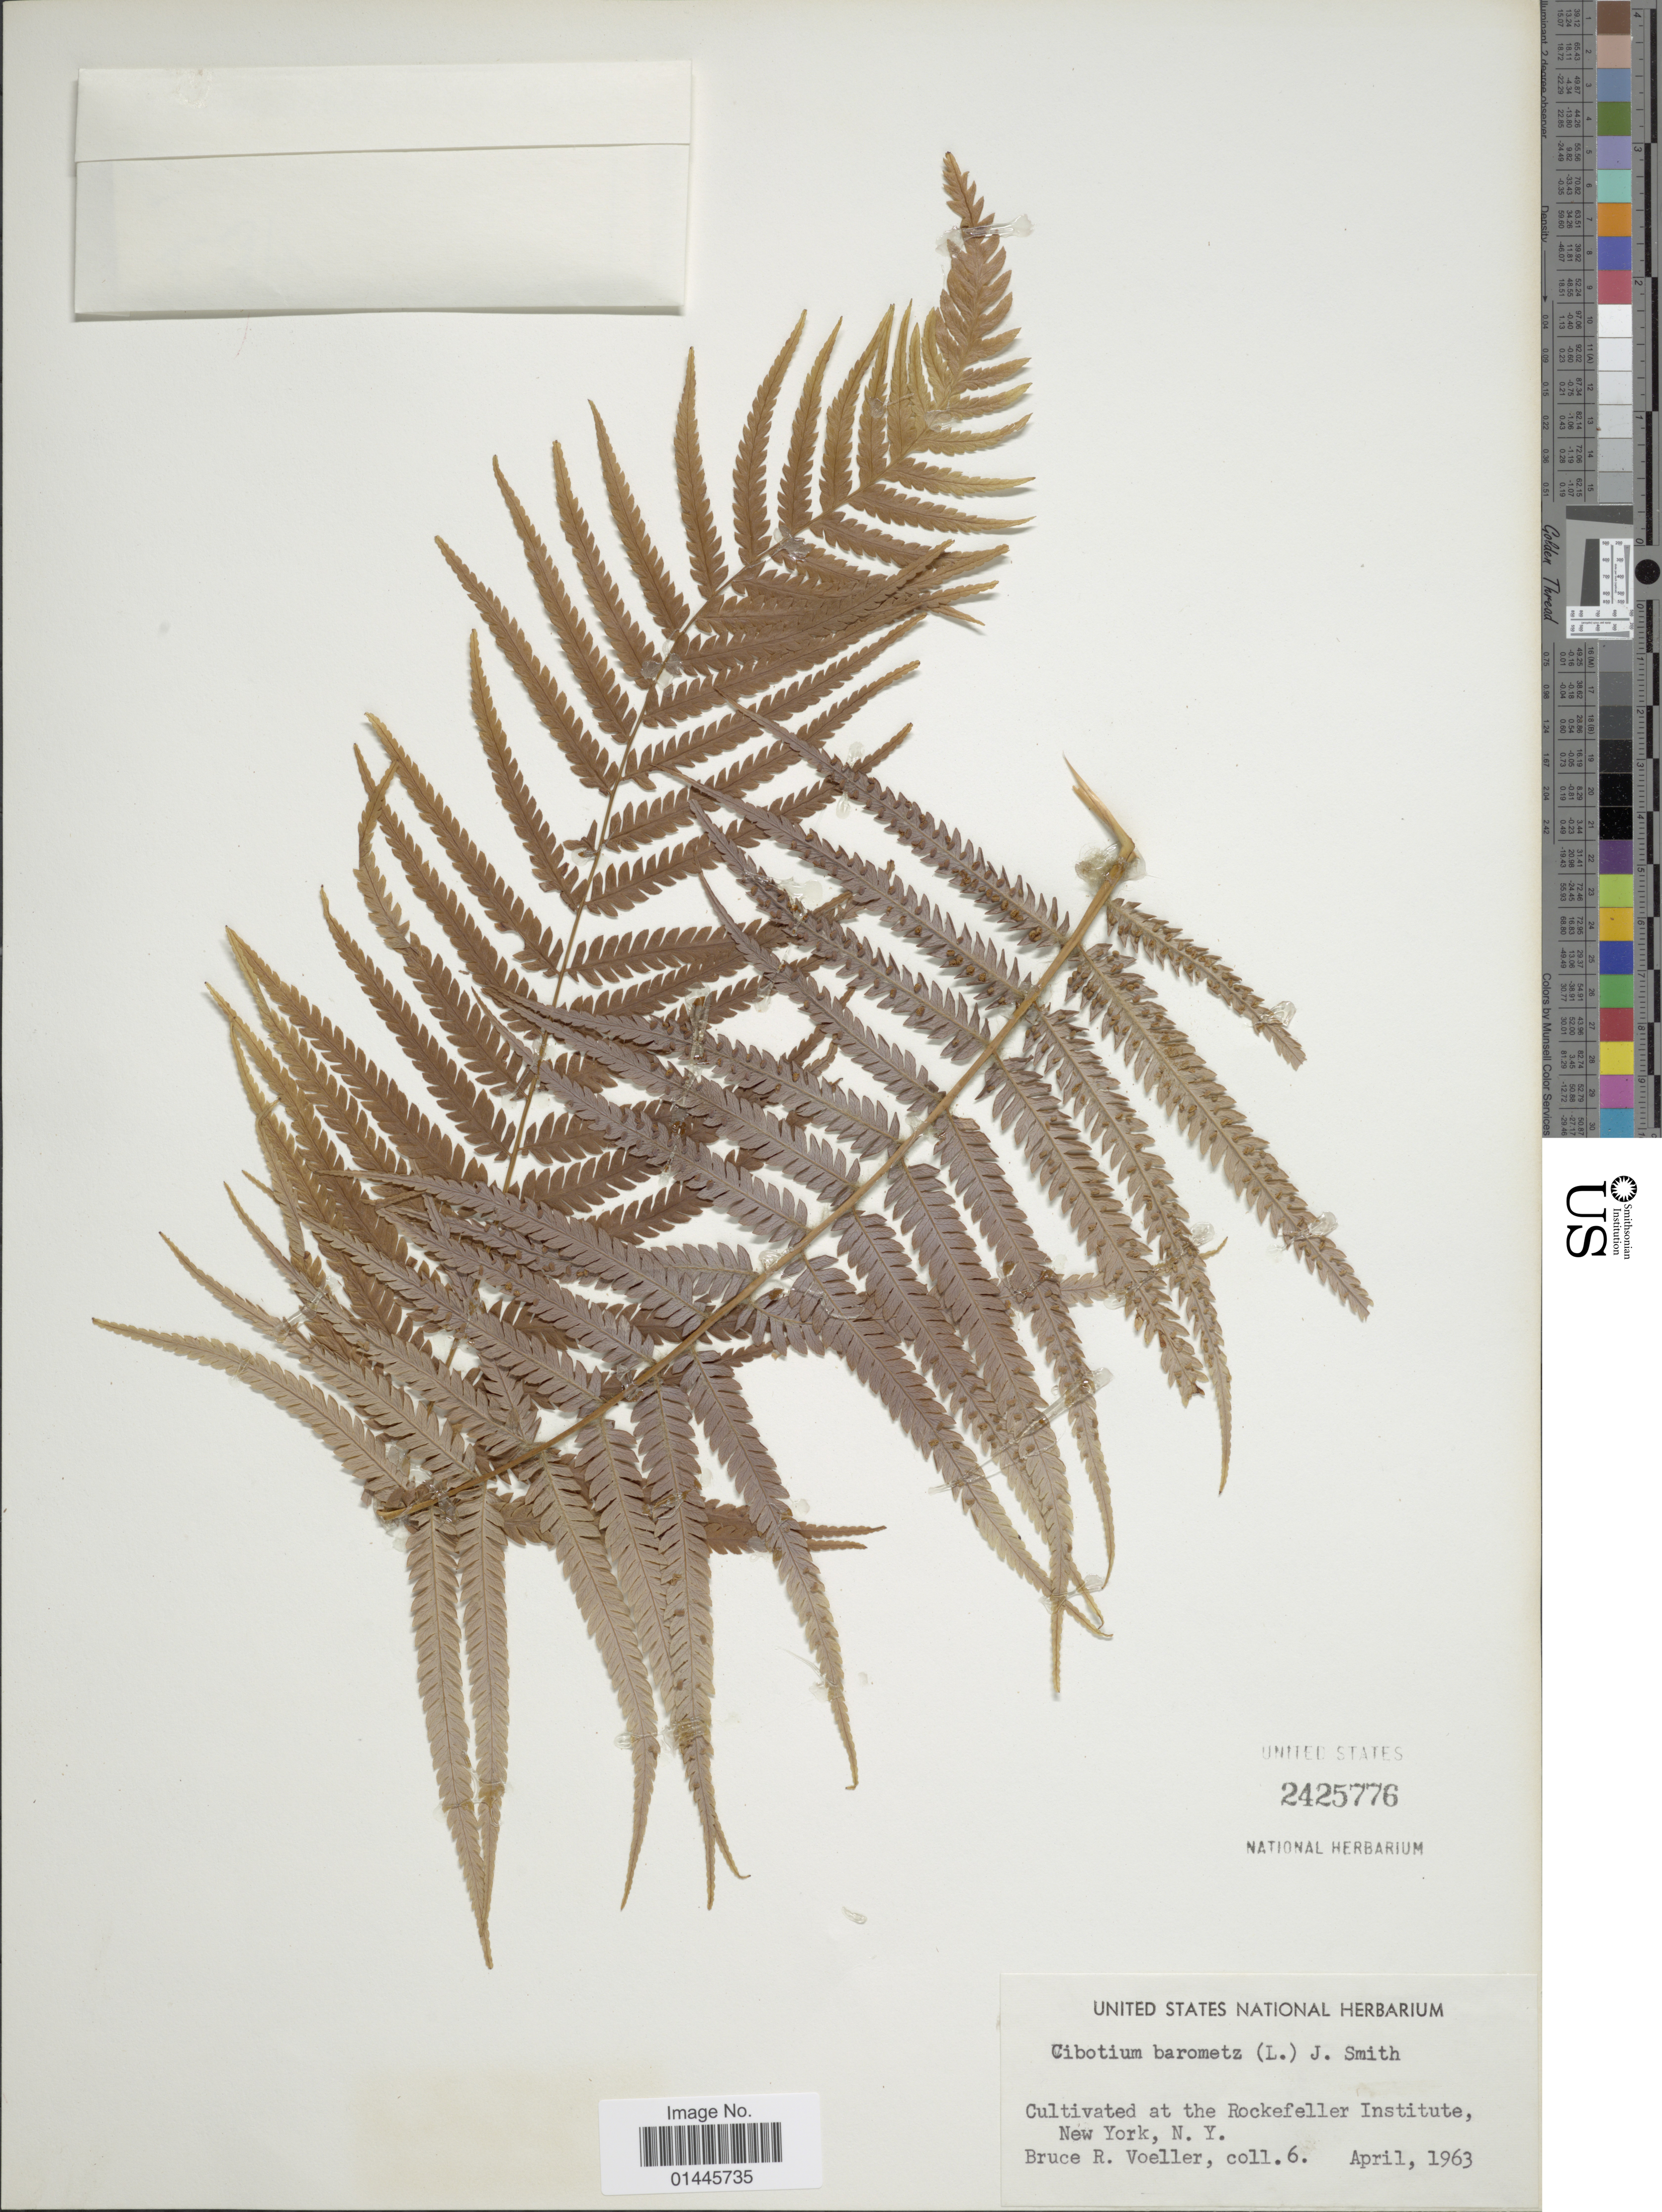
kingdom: Plantae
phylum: Tracheophyta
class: Polypodiopsida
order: Cyatheales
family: Cibotiaceae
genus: Cibotium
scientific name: Cibotium barometz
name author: (L.) J. Sm.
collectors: B. Voeller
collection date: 1963-04-06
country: United States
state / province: New York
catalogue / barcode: US 2425776